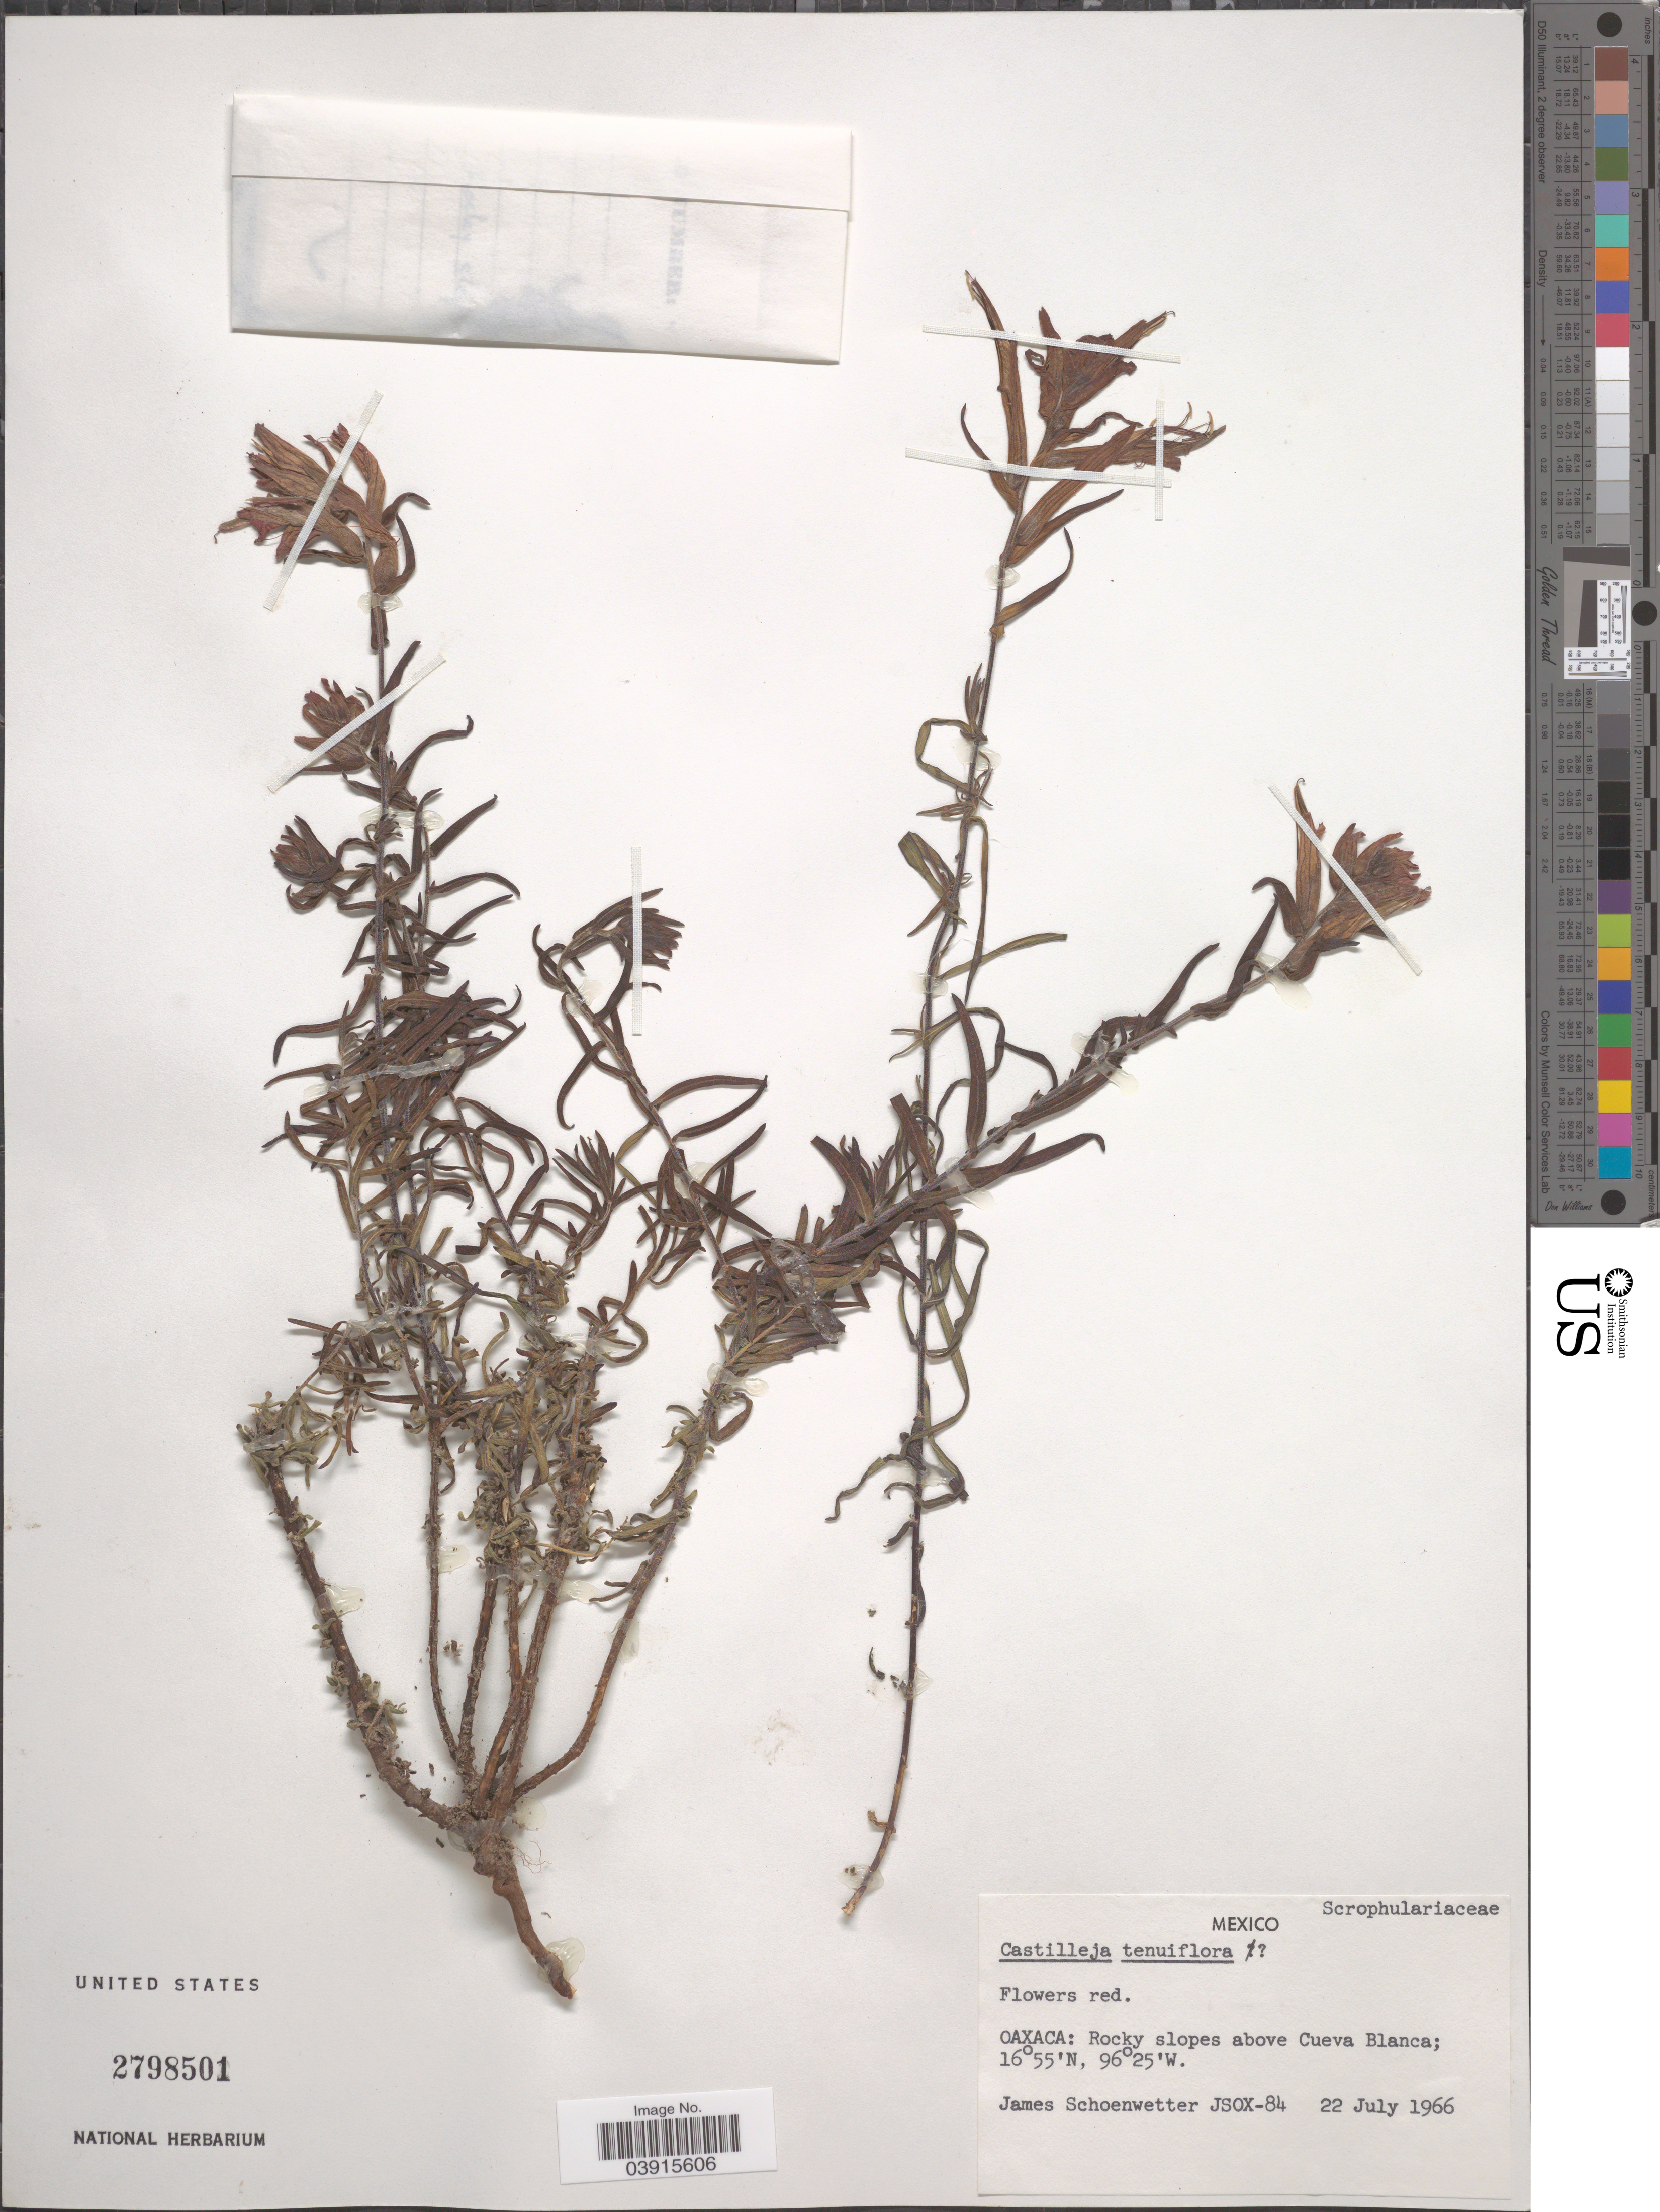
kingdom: Plantae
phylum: Tracheophyta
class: Magnoliopsida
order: Lamiales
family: Orobanchaceae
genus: Castilleja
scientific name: Castilleja tenuiflora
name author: Benth.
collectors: J. Schoenwetter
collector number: JSOX-84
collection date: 1966-07-22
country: Mexico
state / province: Oaxaca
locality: Rocky slopes above Cueva Blanca.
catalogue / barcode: US 2798501